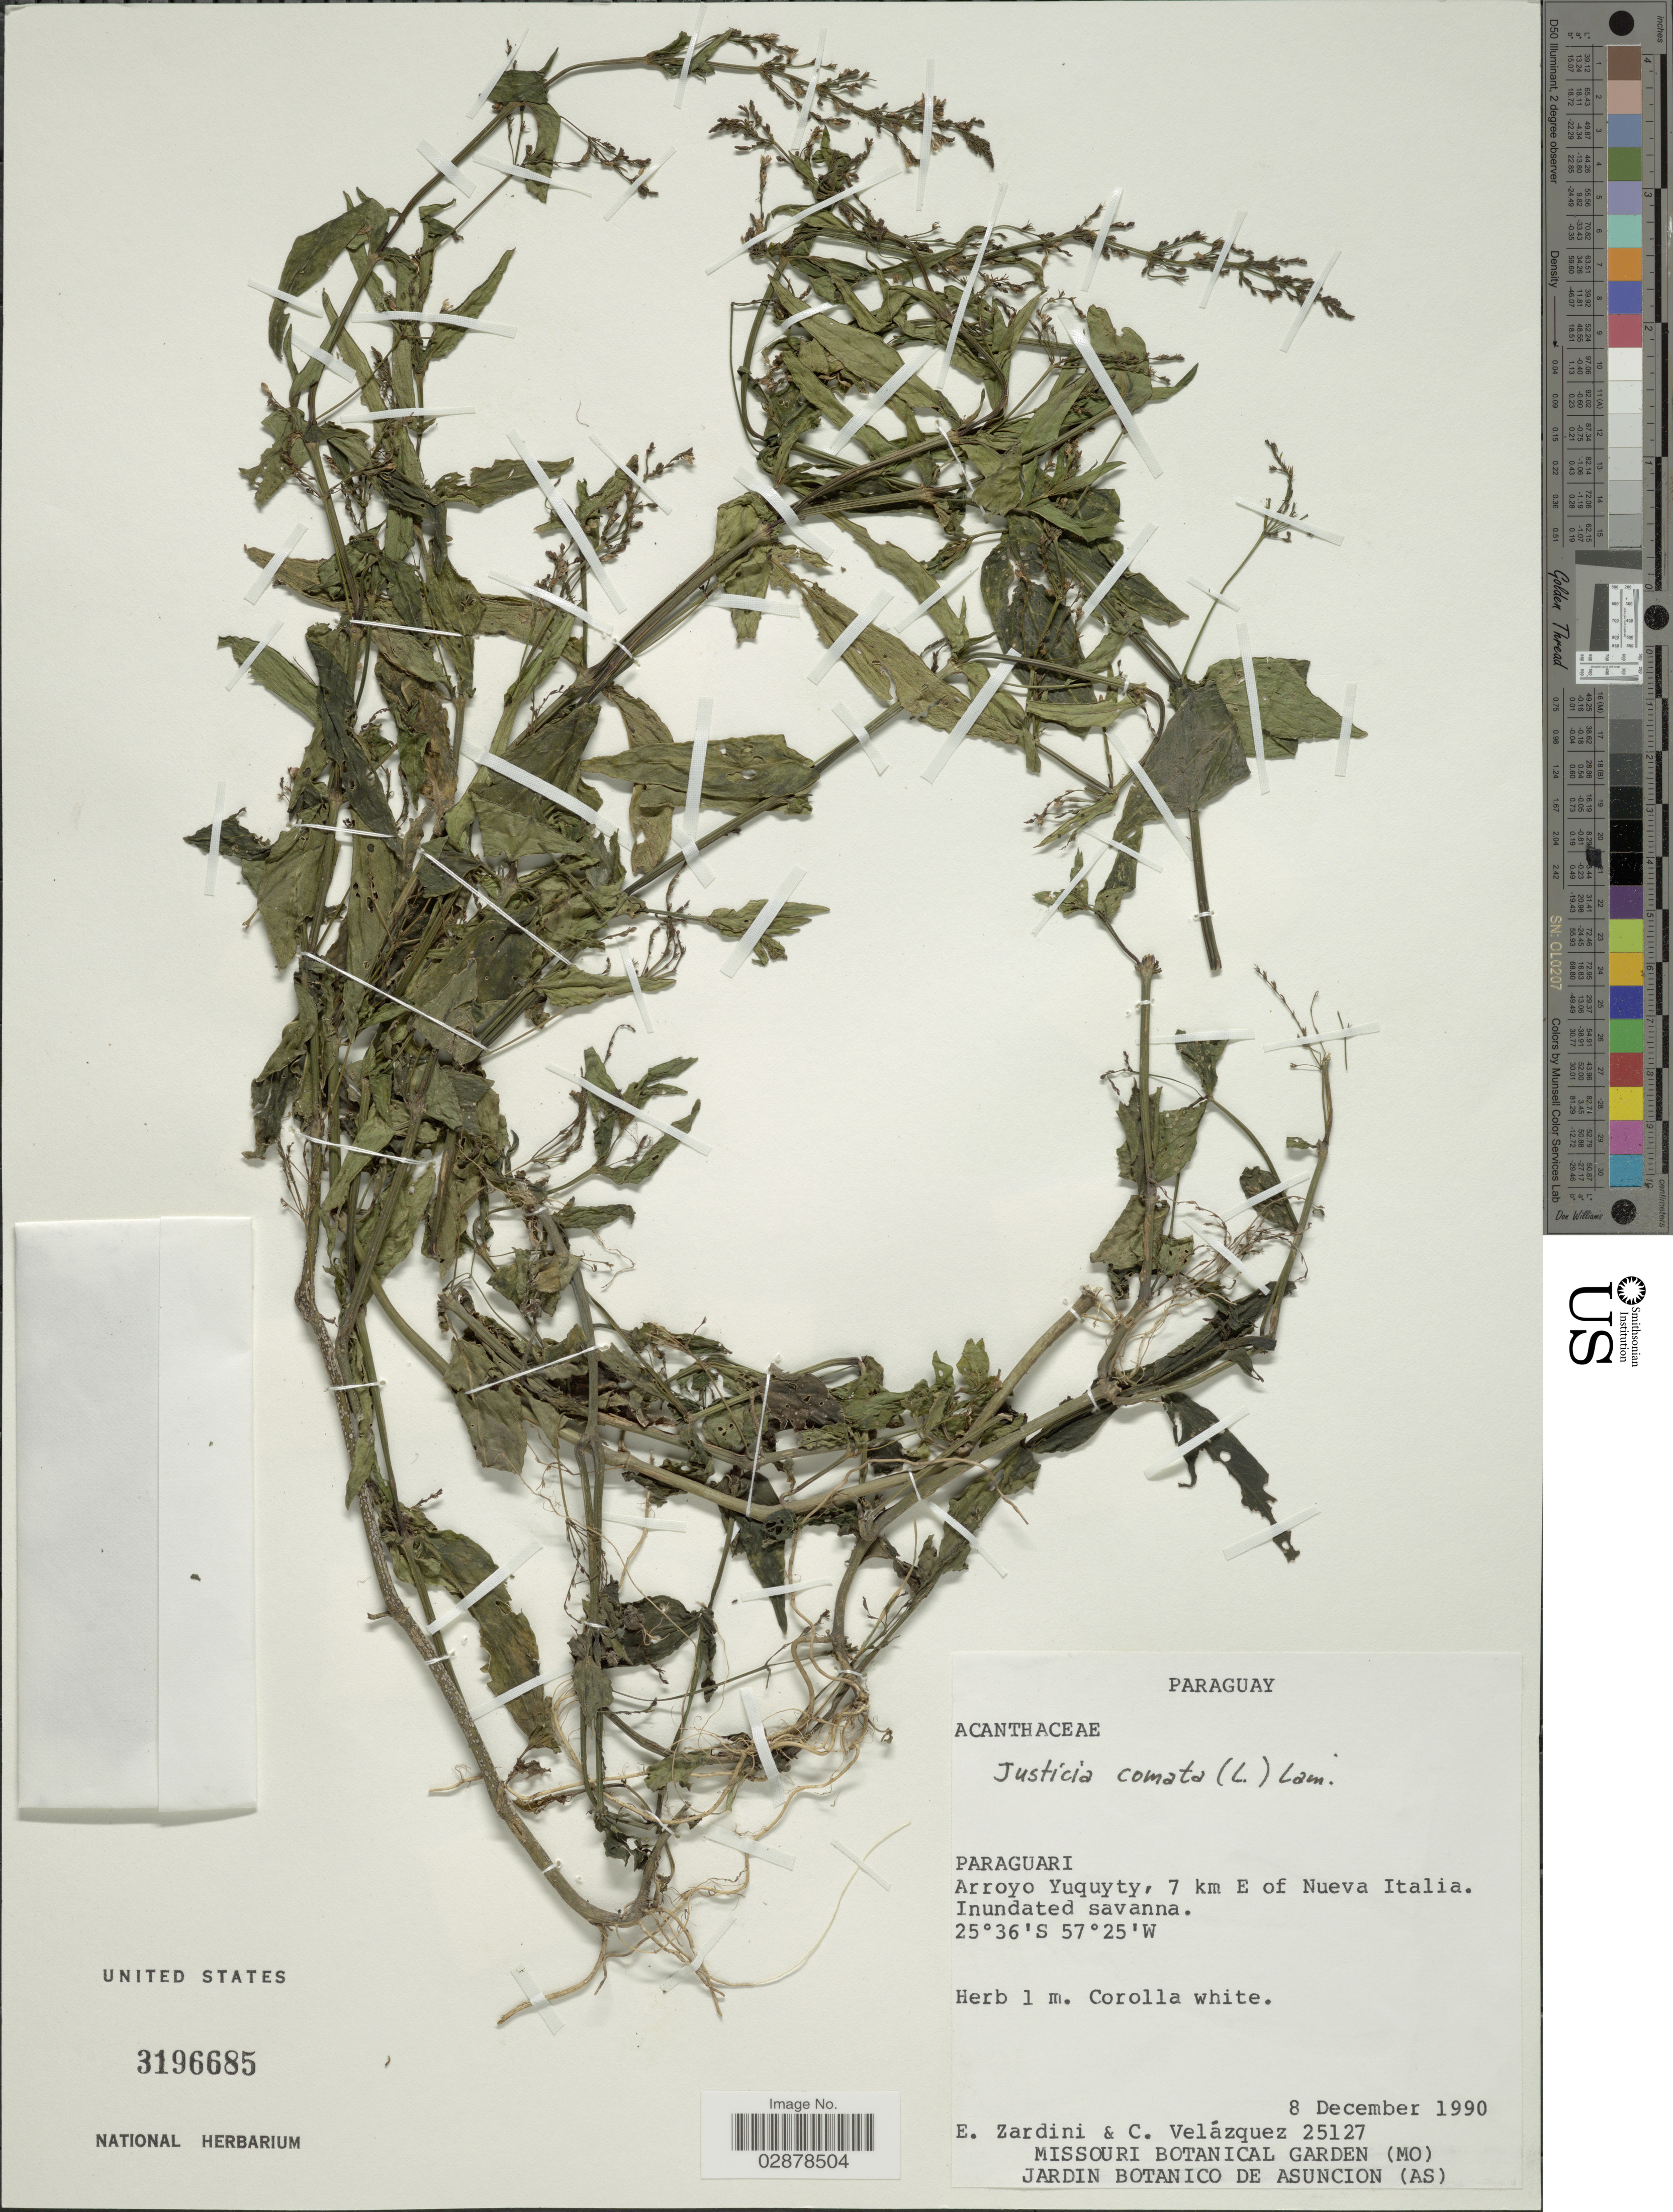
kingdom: Plantae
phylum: Tracheophyta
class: Magnoliopsida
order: Lamiales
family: Acanthaceae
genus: Justicia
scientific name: Justicia comata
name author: (L.) Lam.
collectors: E. Zardini & C. Velázquez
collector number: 25127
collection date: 1990-12-08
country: Paraguay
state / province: Paraguari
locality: Arroyo Yuquyty, 7 km E of Nueva Italia.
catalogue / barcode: US 3196685